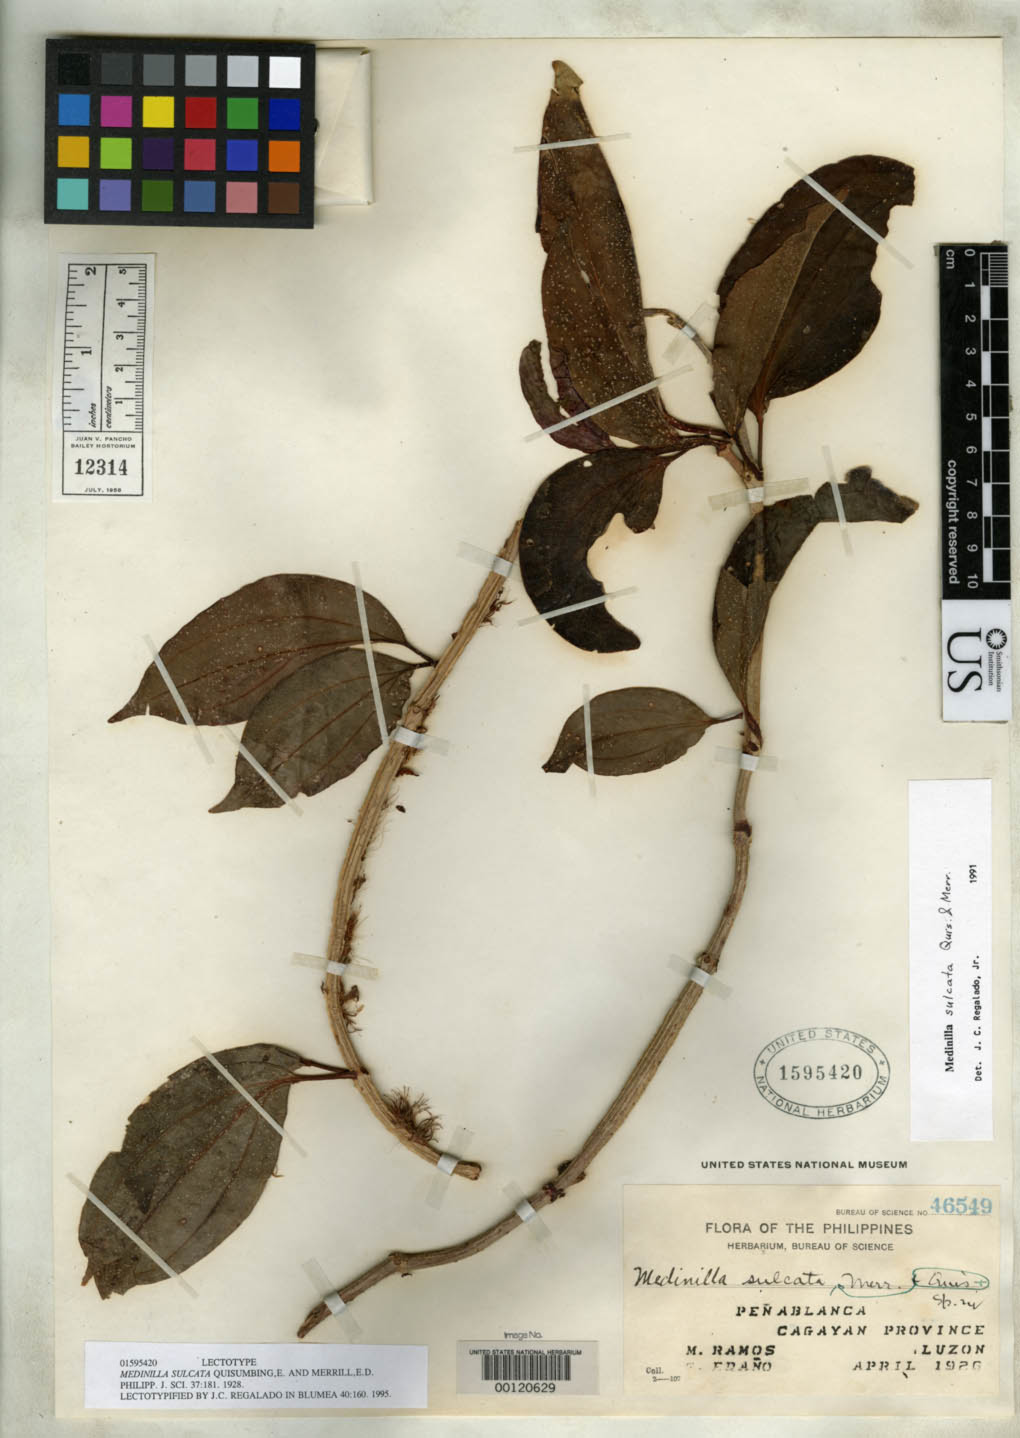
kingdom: Plantae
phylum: Tracheophyta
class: Magnoliopsida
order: Myrtales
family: Melastomataceae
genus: Medinilla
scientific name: Medinilla sulcata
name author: Quisumb. & Merr.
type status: Lectotype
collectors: M. Ramos & G. E. Edaño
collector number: Bur. Sci. 46549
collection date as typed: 02 Apr 1926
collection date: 1926-04-02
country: Philippines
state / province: Cagayan Valley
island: Luzon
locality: Panablanca. Cagayan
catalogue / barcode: US 1595420